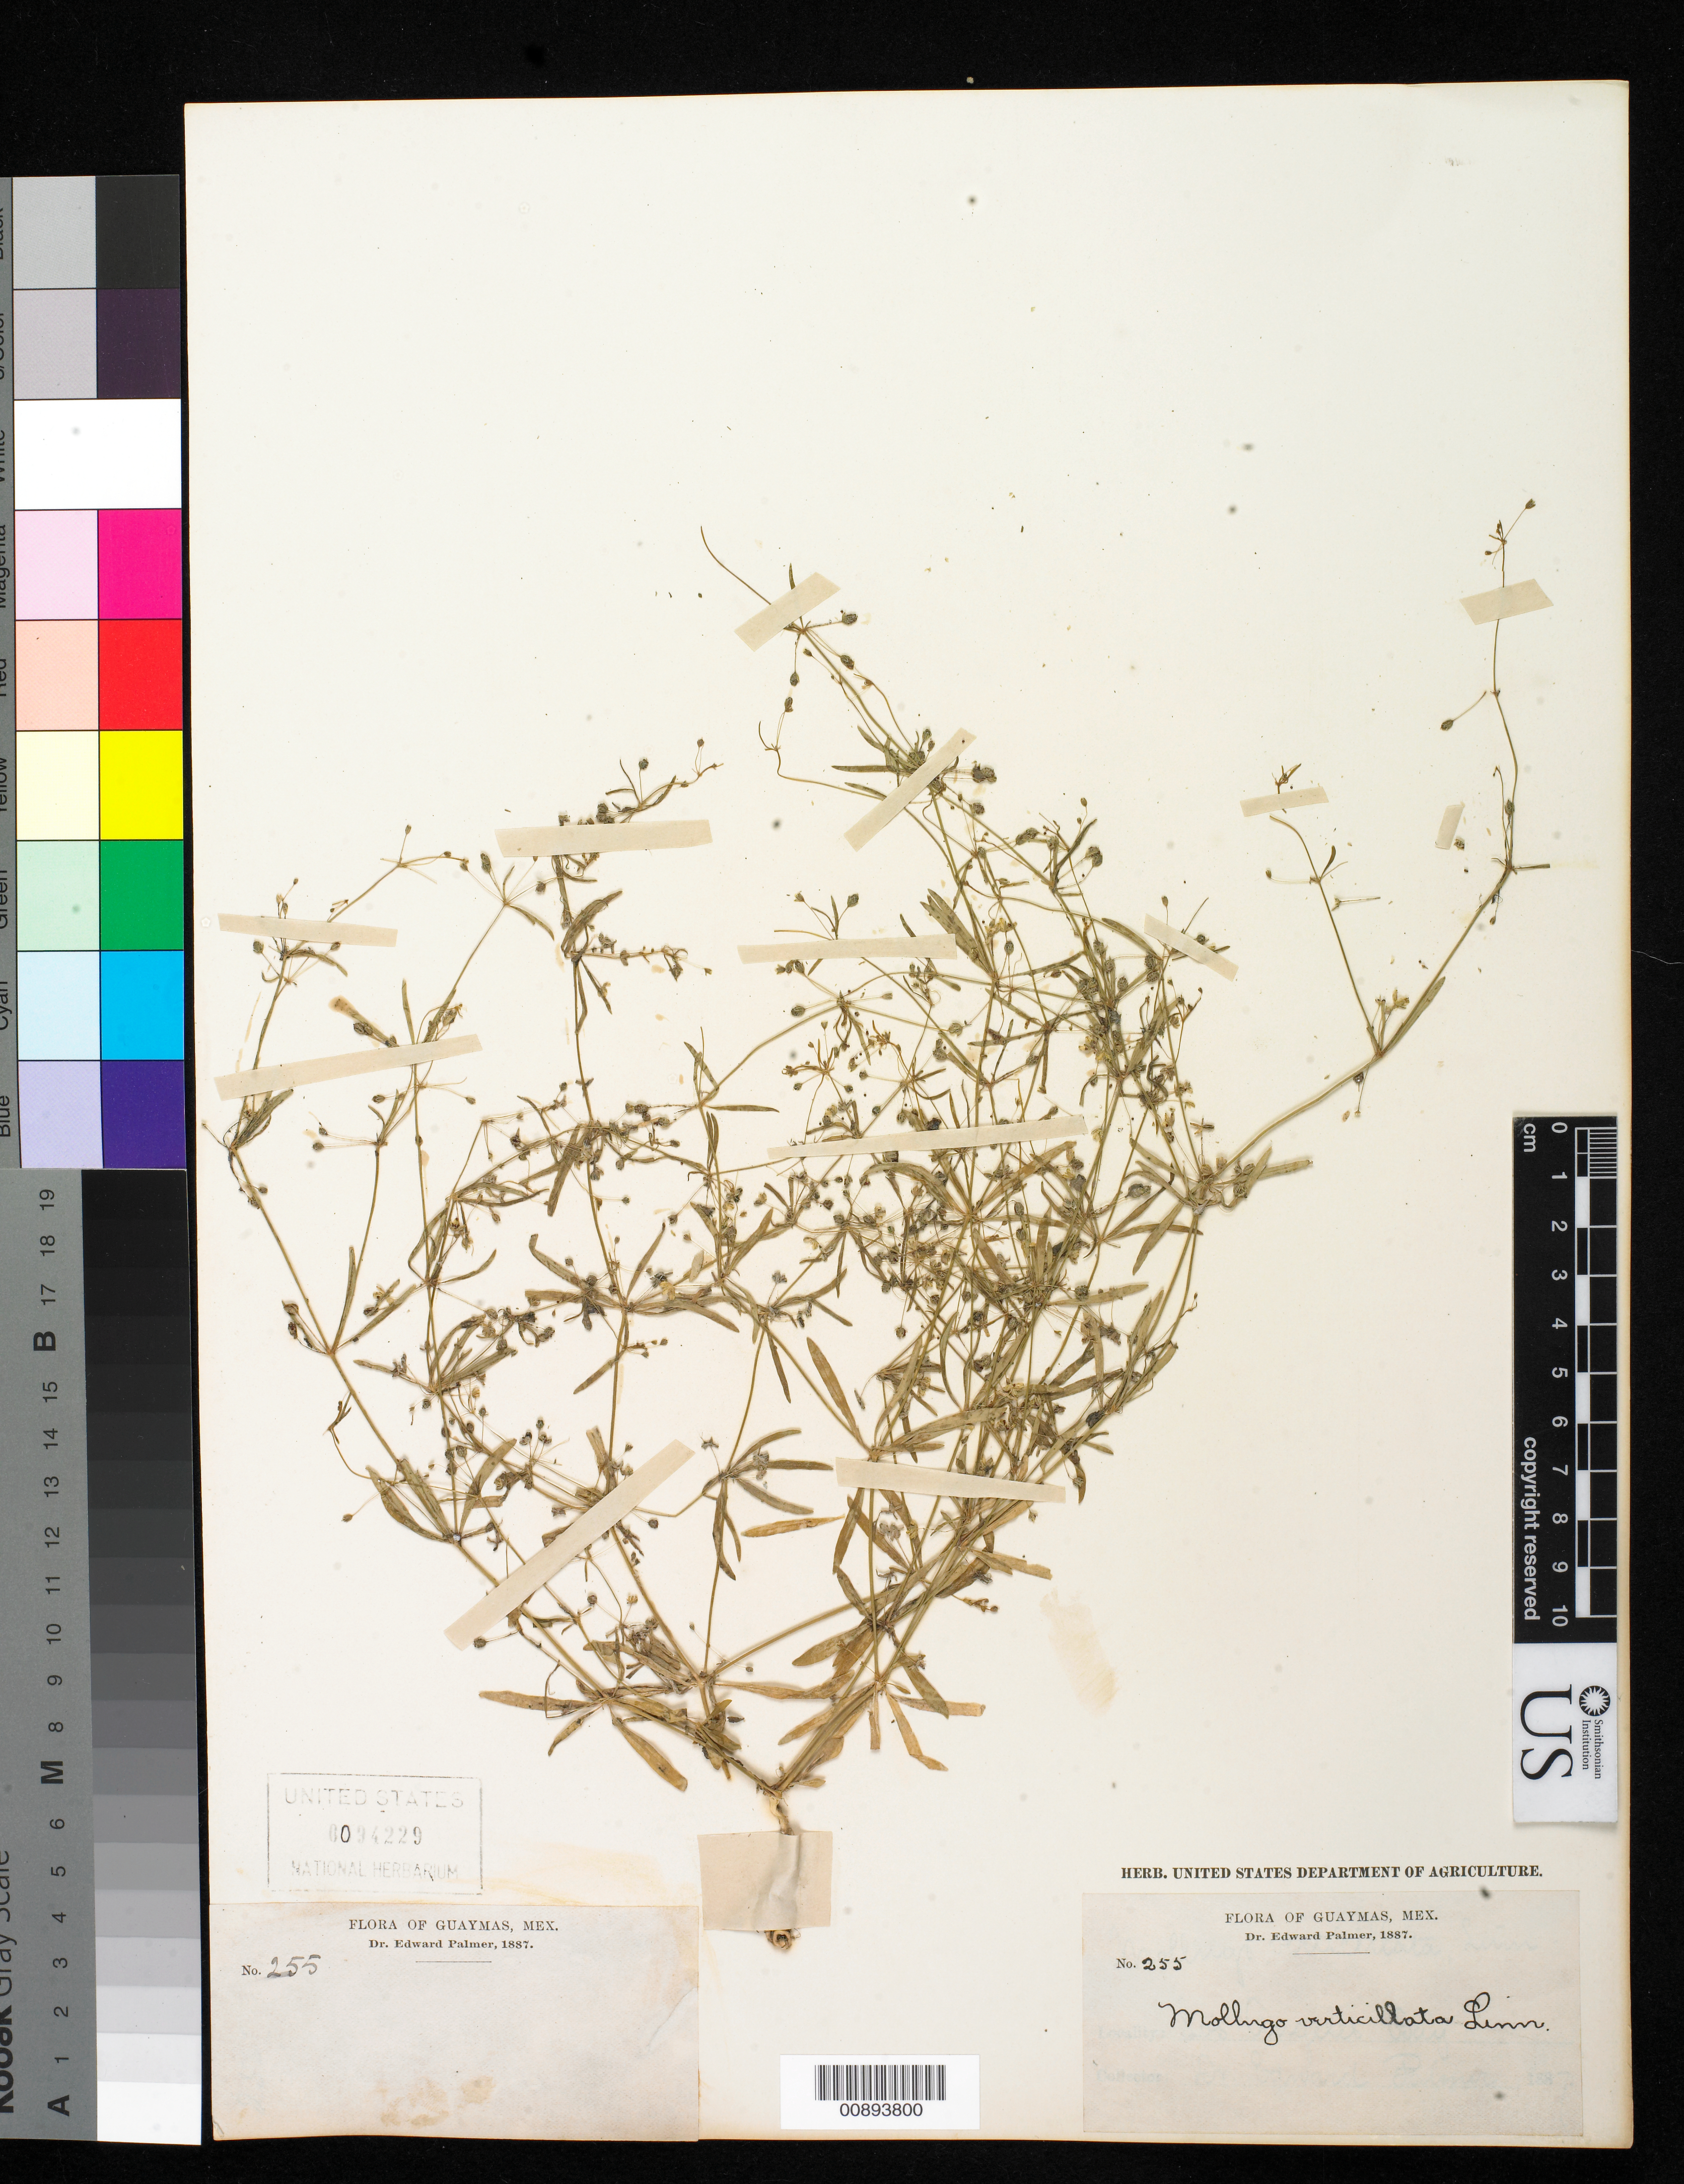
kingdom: Plantae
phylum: Tracheophyta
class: Magnoliopsida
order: Caryophyllales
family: Molluginaceae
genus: Mollugo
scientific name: Mollugo verticillata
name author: L.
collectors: E. Palmer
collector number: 255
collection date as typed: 1887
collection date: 1887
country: Mexico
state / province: Sonora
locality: Guaymas, Sonora.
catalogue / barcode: US 94229